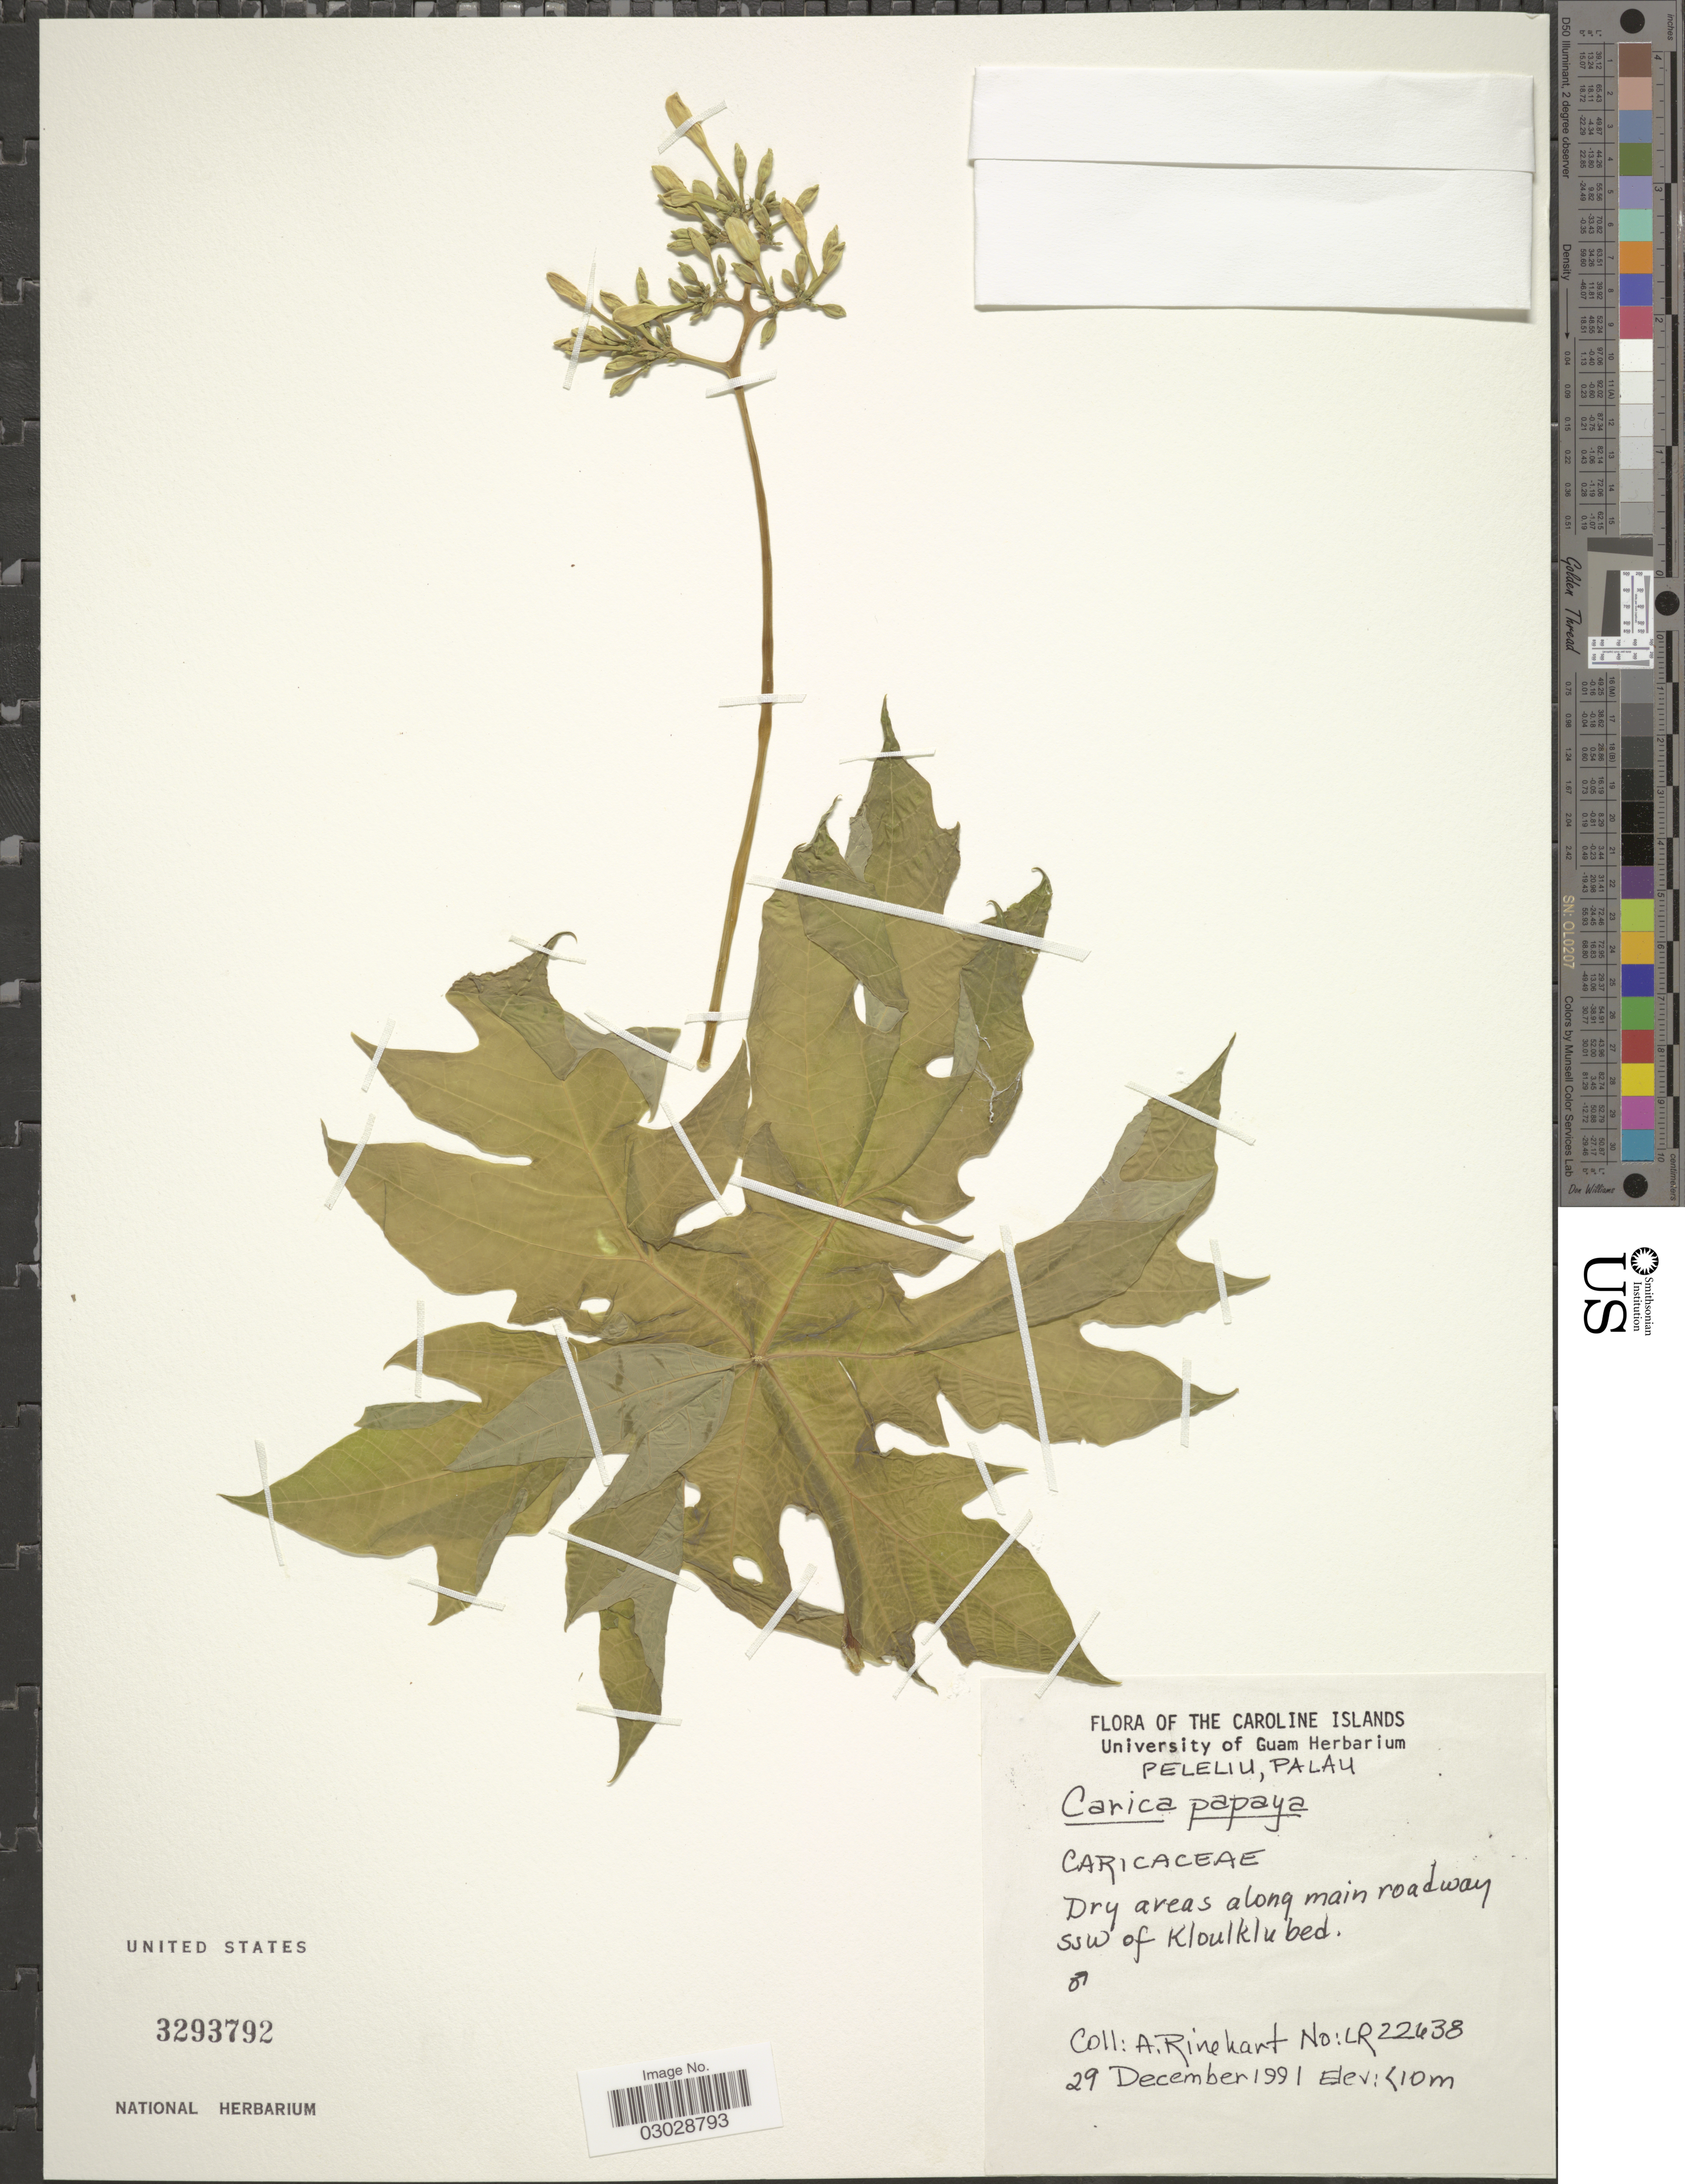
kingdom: Plantae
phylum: Tracheophyta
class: Magnoliopsida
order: Brassicales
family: Caricaceae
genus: Carica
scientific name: Carica papaya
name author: L.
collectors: A. Rinehart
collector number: LR22438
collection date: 1991-12-29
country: Palau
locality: The Caroline Islands. Peleliu, Palau. Areas along main roadway SSW of Kloulklubed.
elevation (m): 10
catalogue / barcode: US 3293792